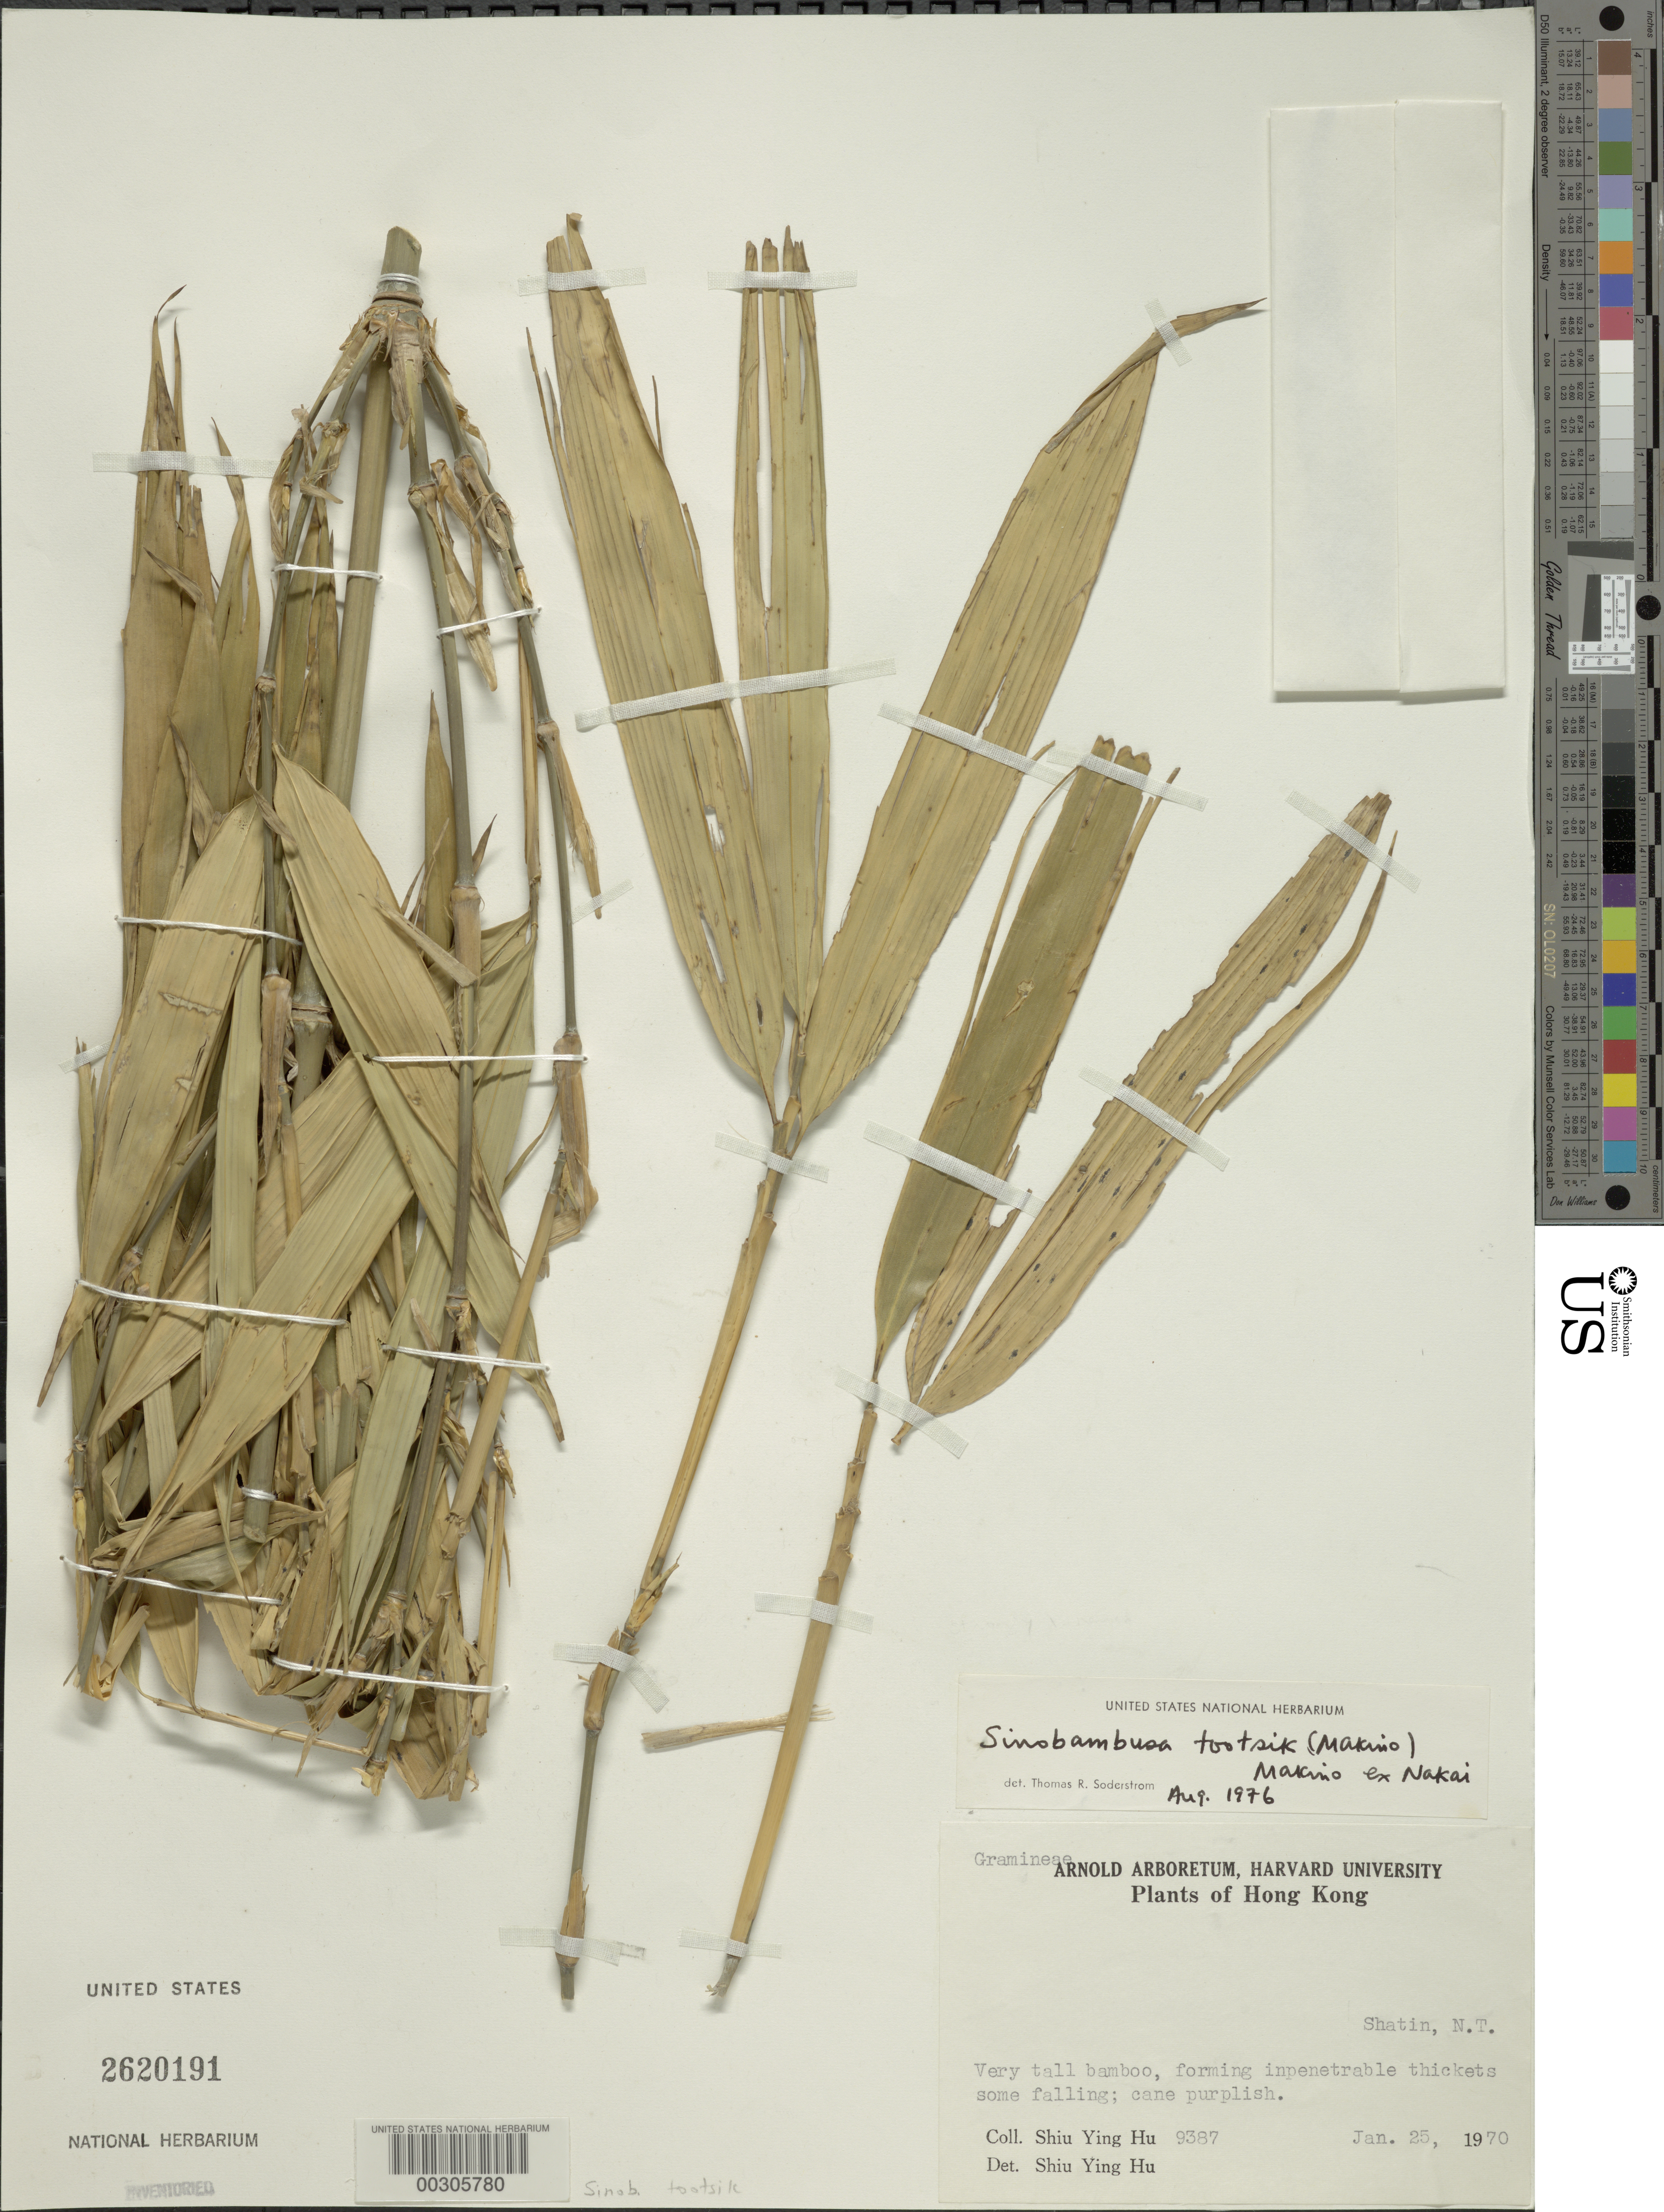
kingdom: Plantae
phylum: Tracheophyta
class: Liliopsida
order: Poales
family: Poaceae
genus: Sinobambusa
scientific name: Sinobambusa tootsik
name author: Makino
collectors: Y. Shiu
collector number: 9387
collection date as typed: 25 Jan 1970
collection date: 1970-01-25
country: China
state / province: Hong Kong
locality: Shatin, N. T.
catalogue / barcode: US 2620191